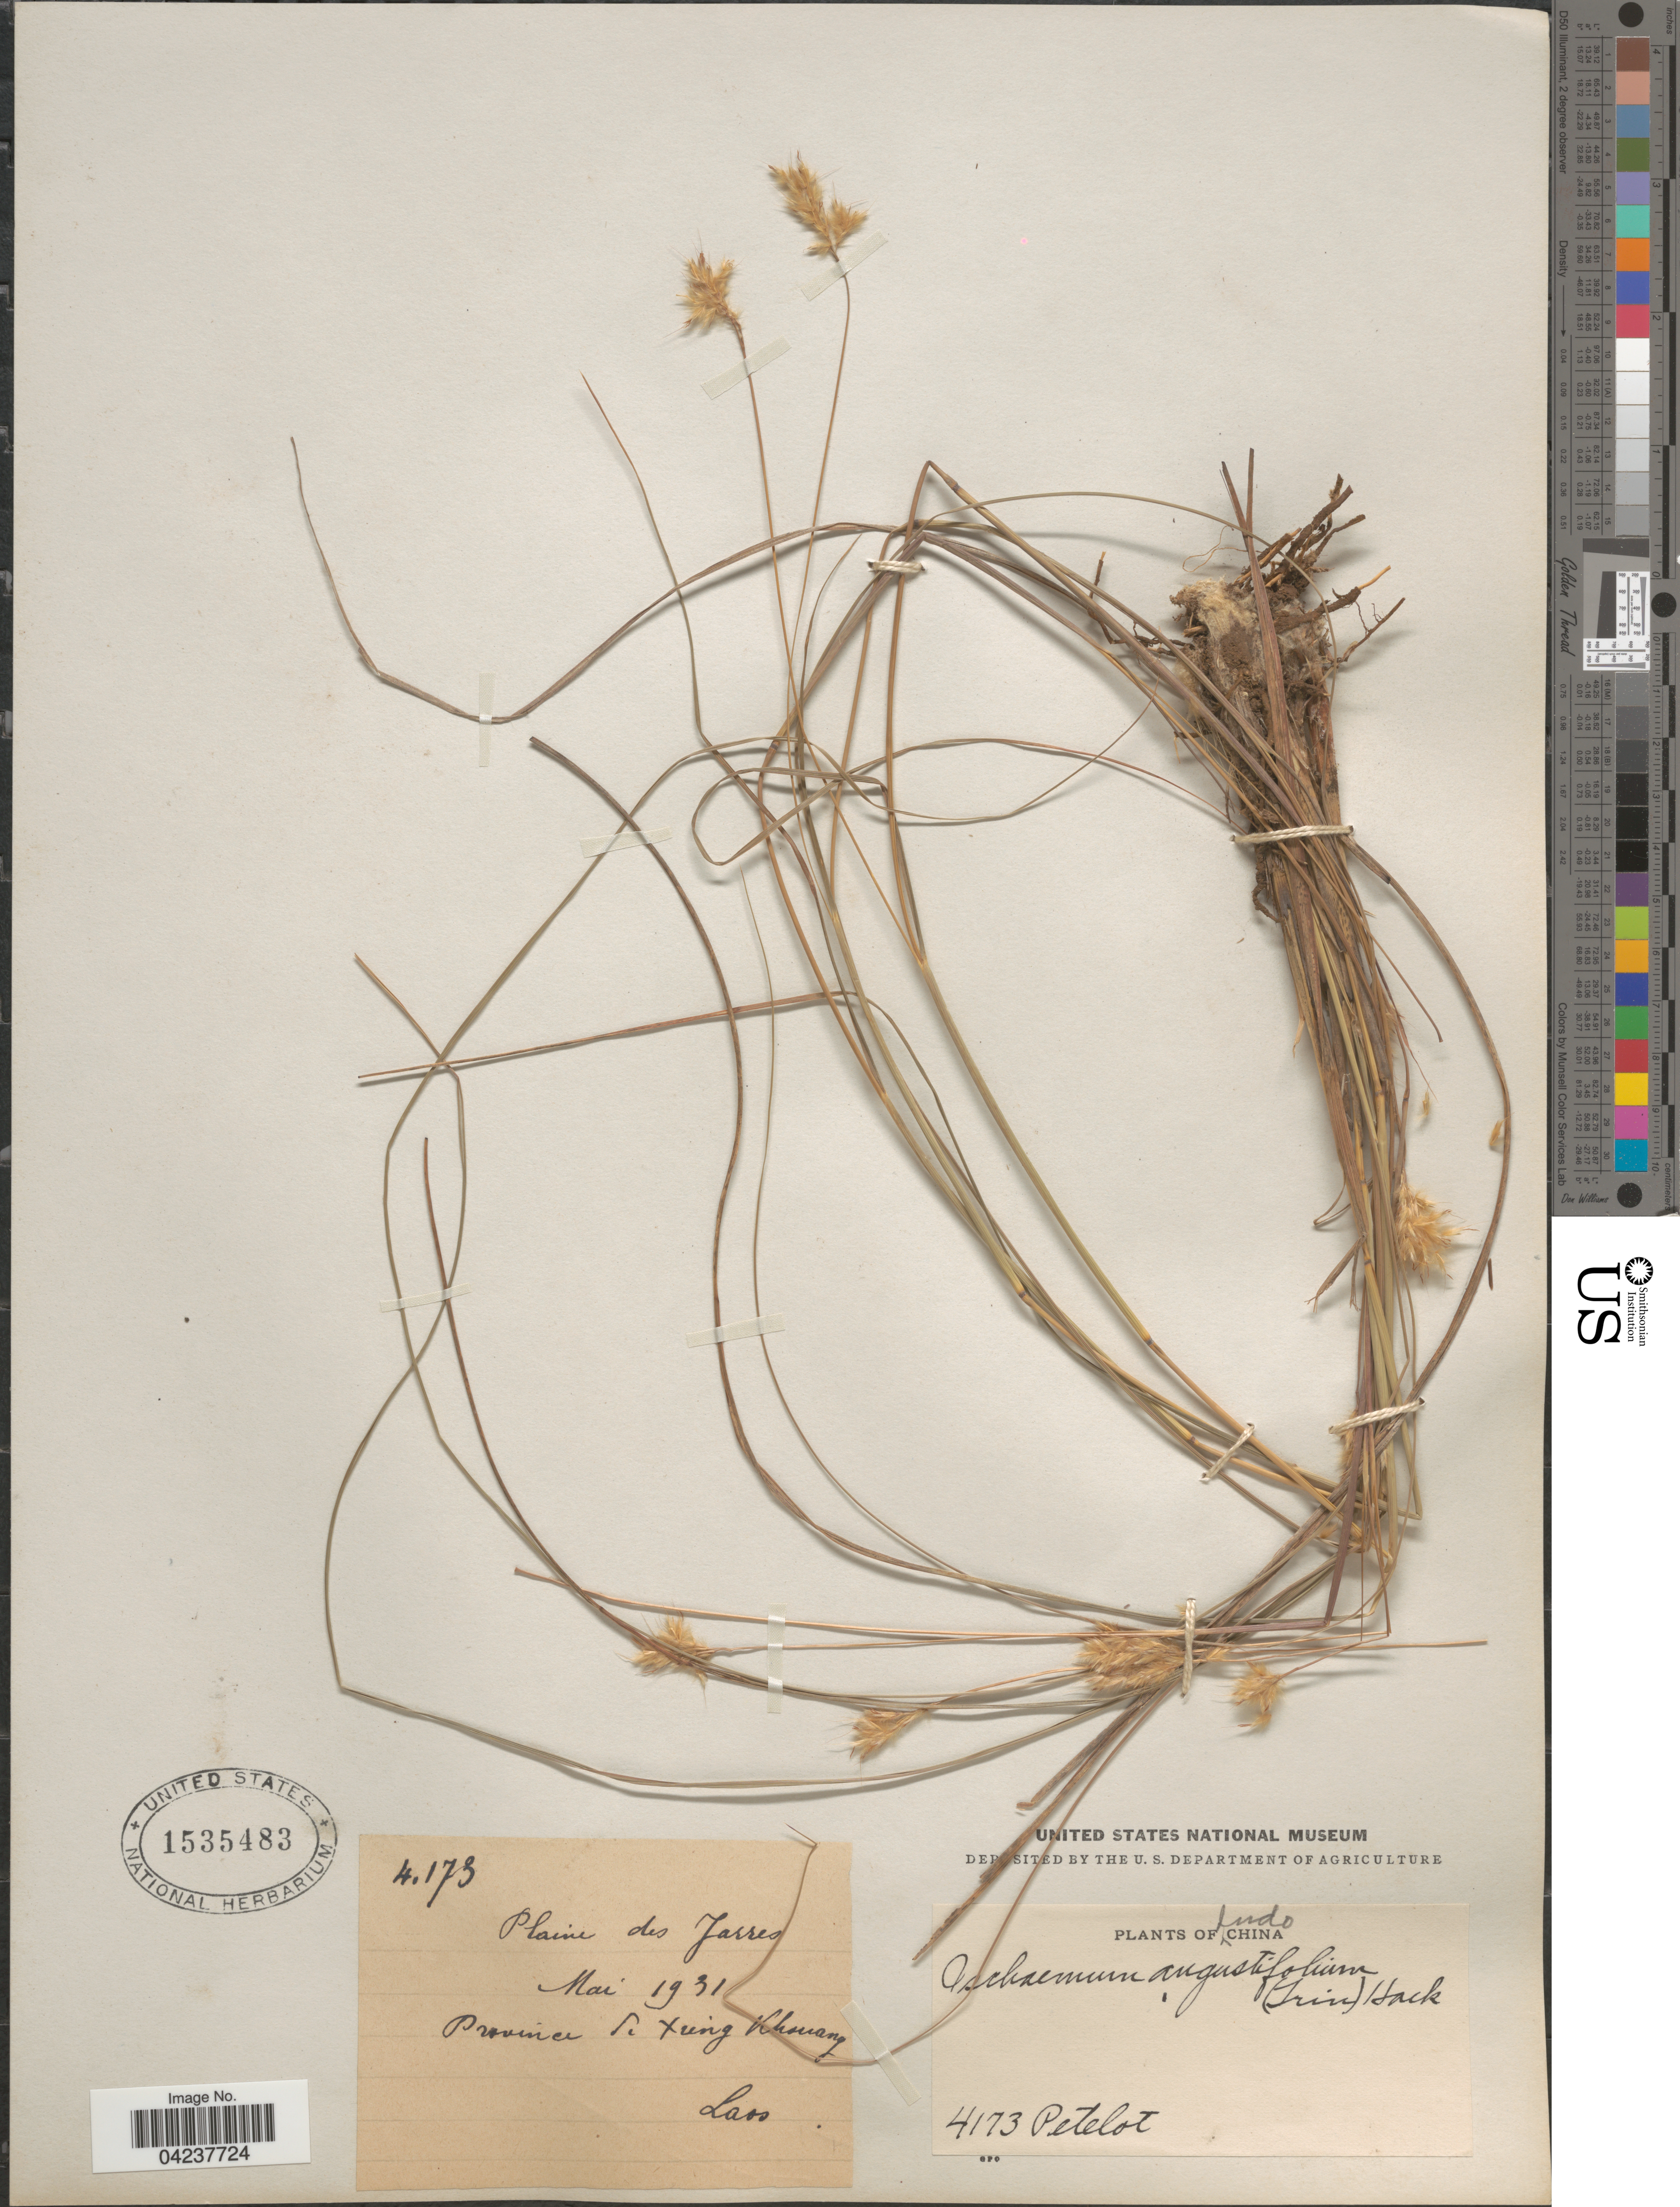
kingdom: Plantae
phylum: Tracheophyta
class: Liliopsida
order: Poales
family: Poaceae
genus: Eulaliopsis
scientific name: Eulaliopsis binata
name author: (Retz.) C. E. Hubb.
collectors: Pételot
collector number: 4173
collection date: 1931-05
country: Vietnam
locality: Plaine des Jarres. Province de Xung Khouany. Laos. Indo China.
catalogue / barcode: US 1535483